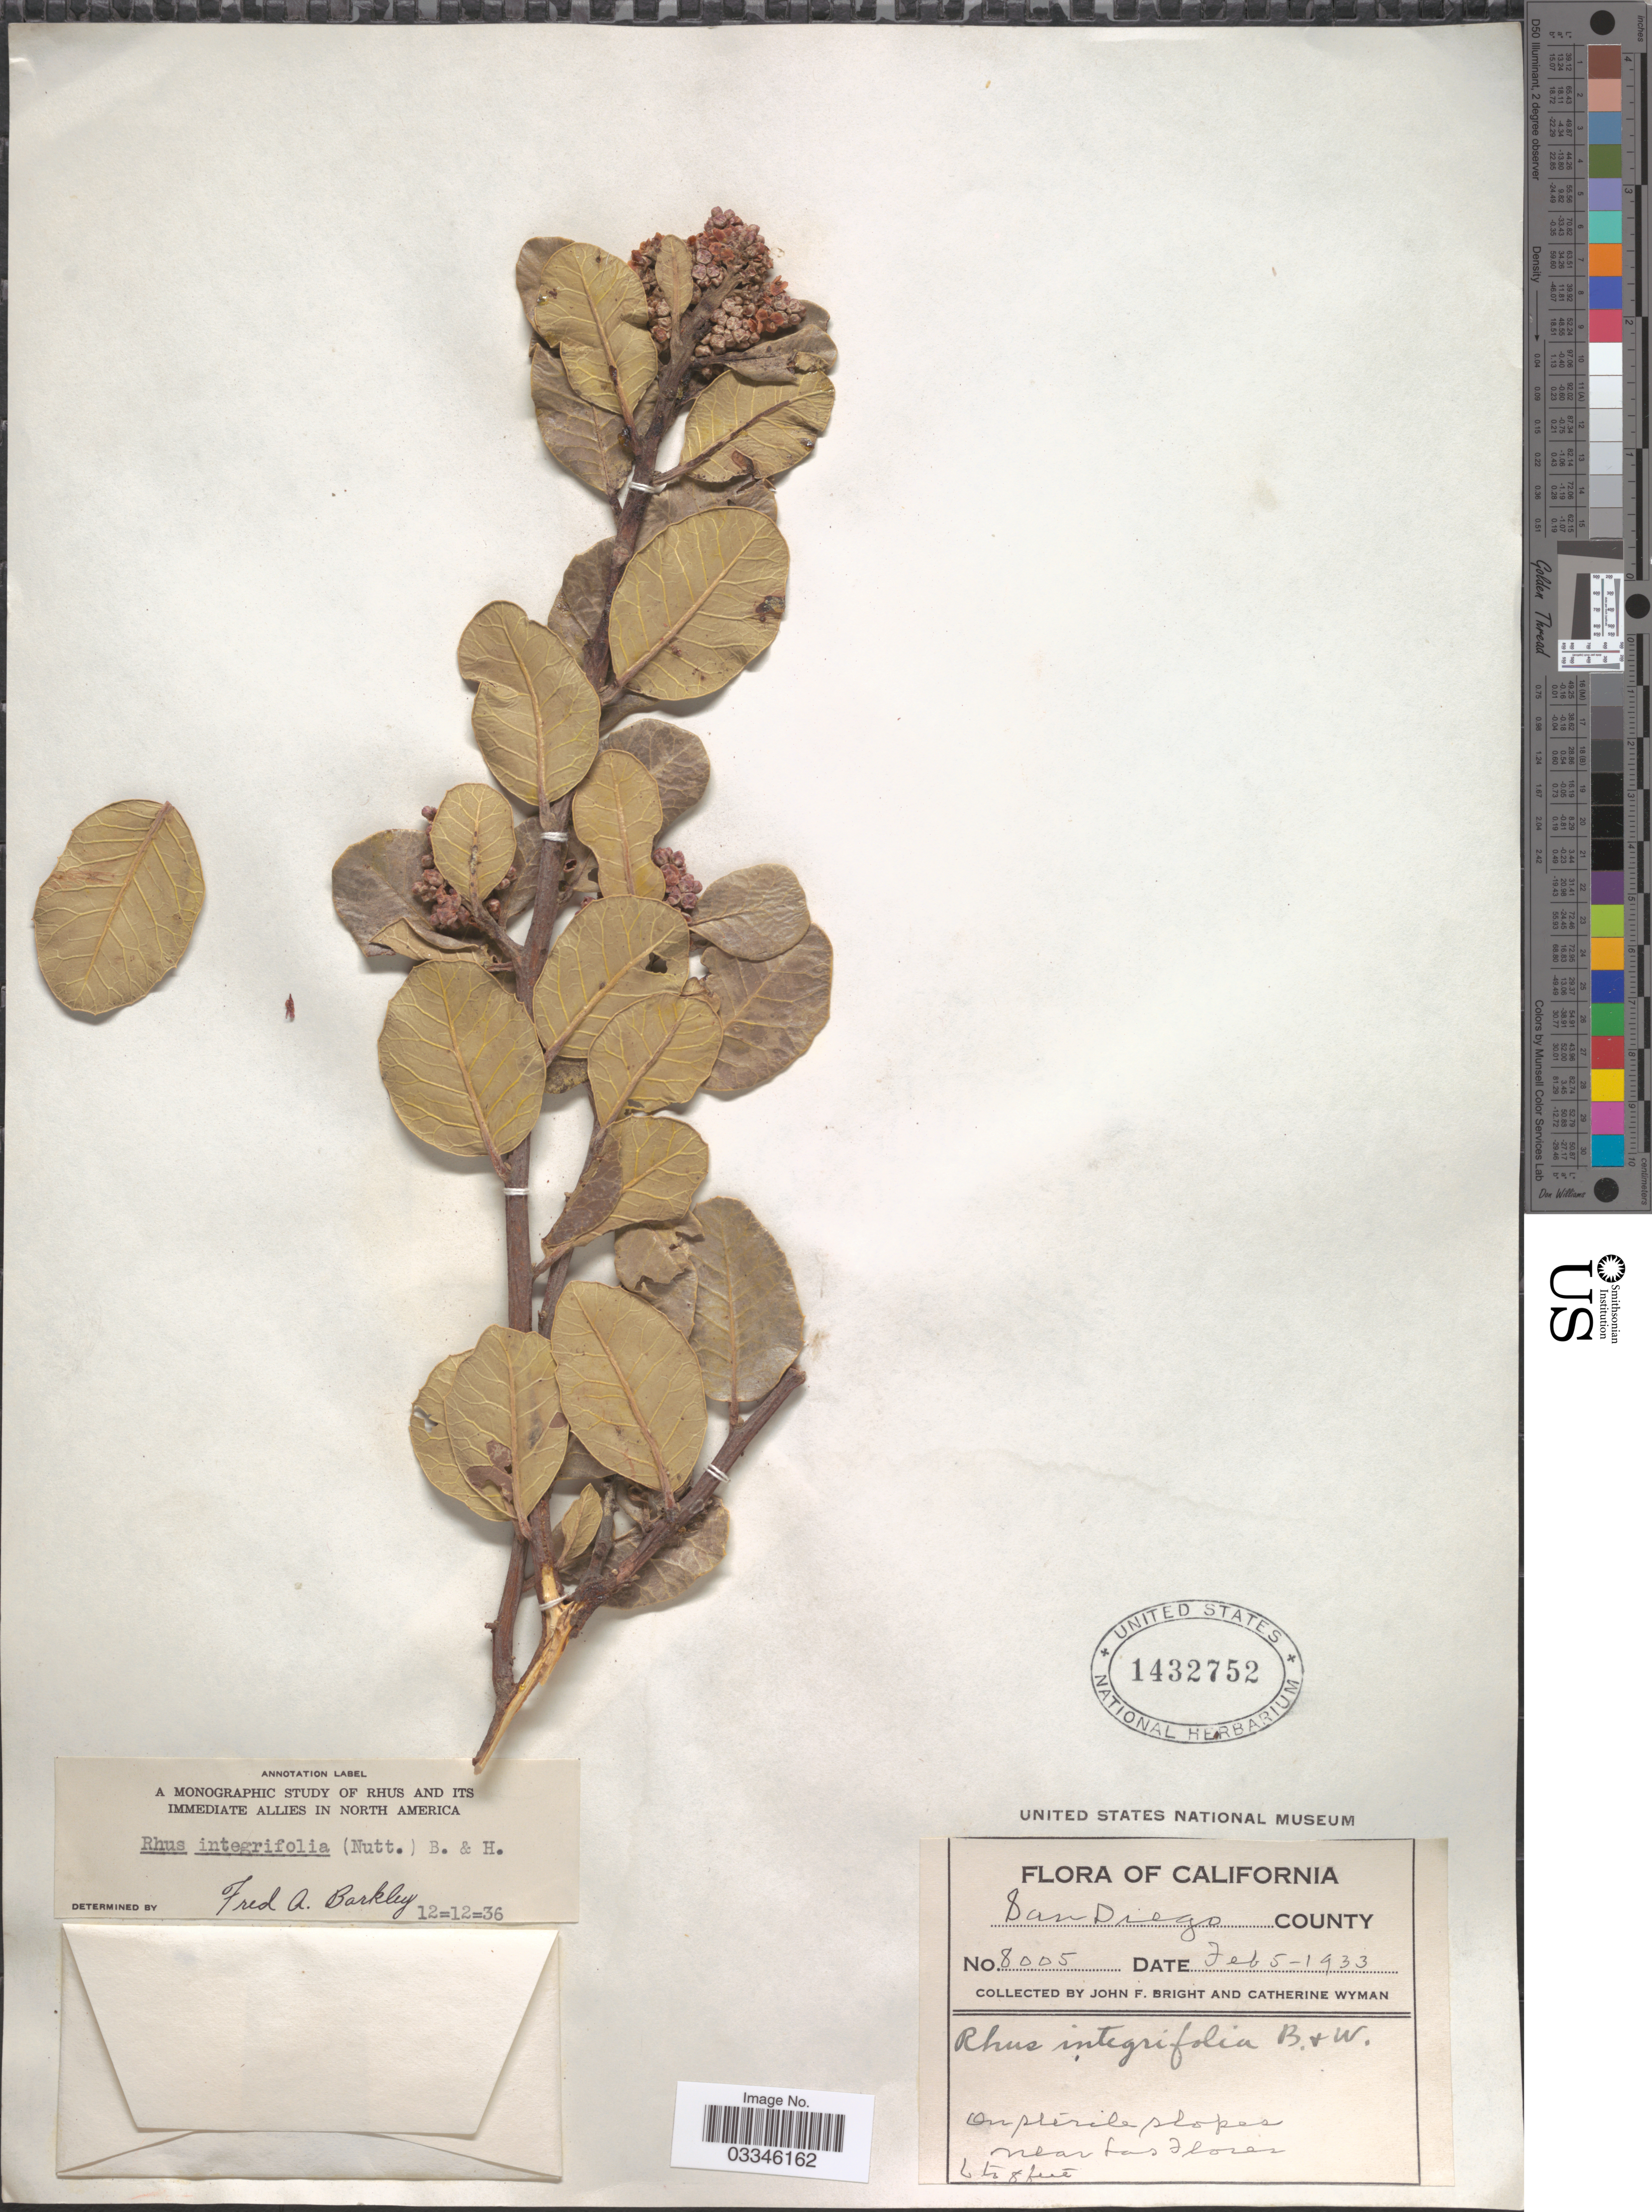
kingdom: Plantae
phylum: Tracheophyta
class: Magnoliopsida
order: Sapindales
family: Anacardiaceae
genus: Rhus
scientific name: Rhus integrifolia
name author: (Nutt.) Benth. & Hook. f. ex W.H. Brewer & S. Watson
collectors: J. Bright & C. Wyman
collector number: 8005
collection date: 1933-02-05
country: United States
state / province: California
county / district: San Diego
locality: Near Las Flores. San Diego County.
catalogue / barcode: US 1432752